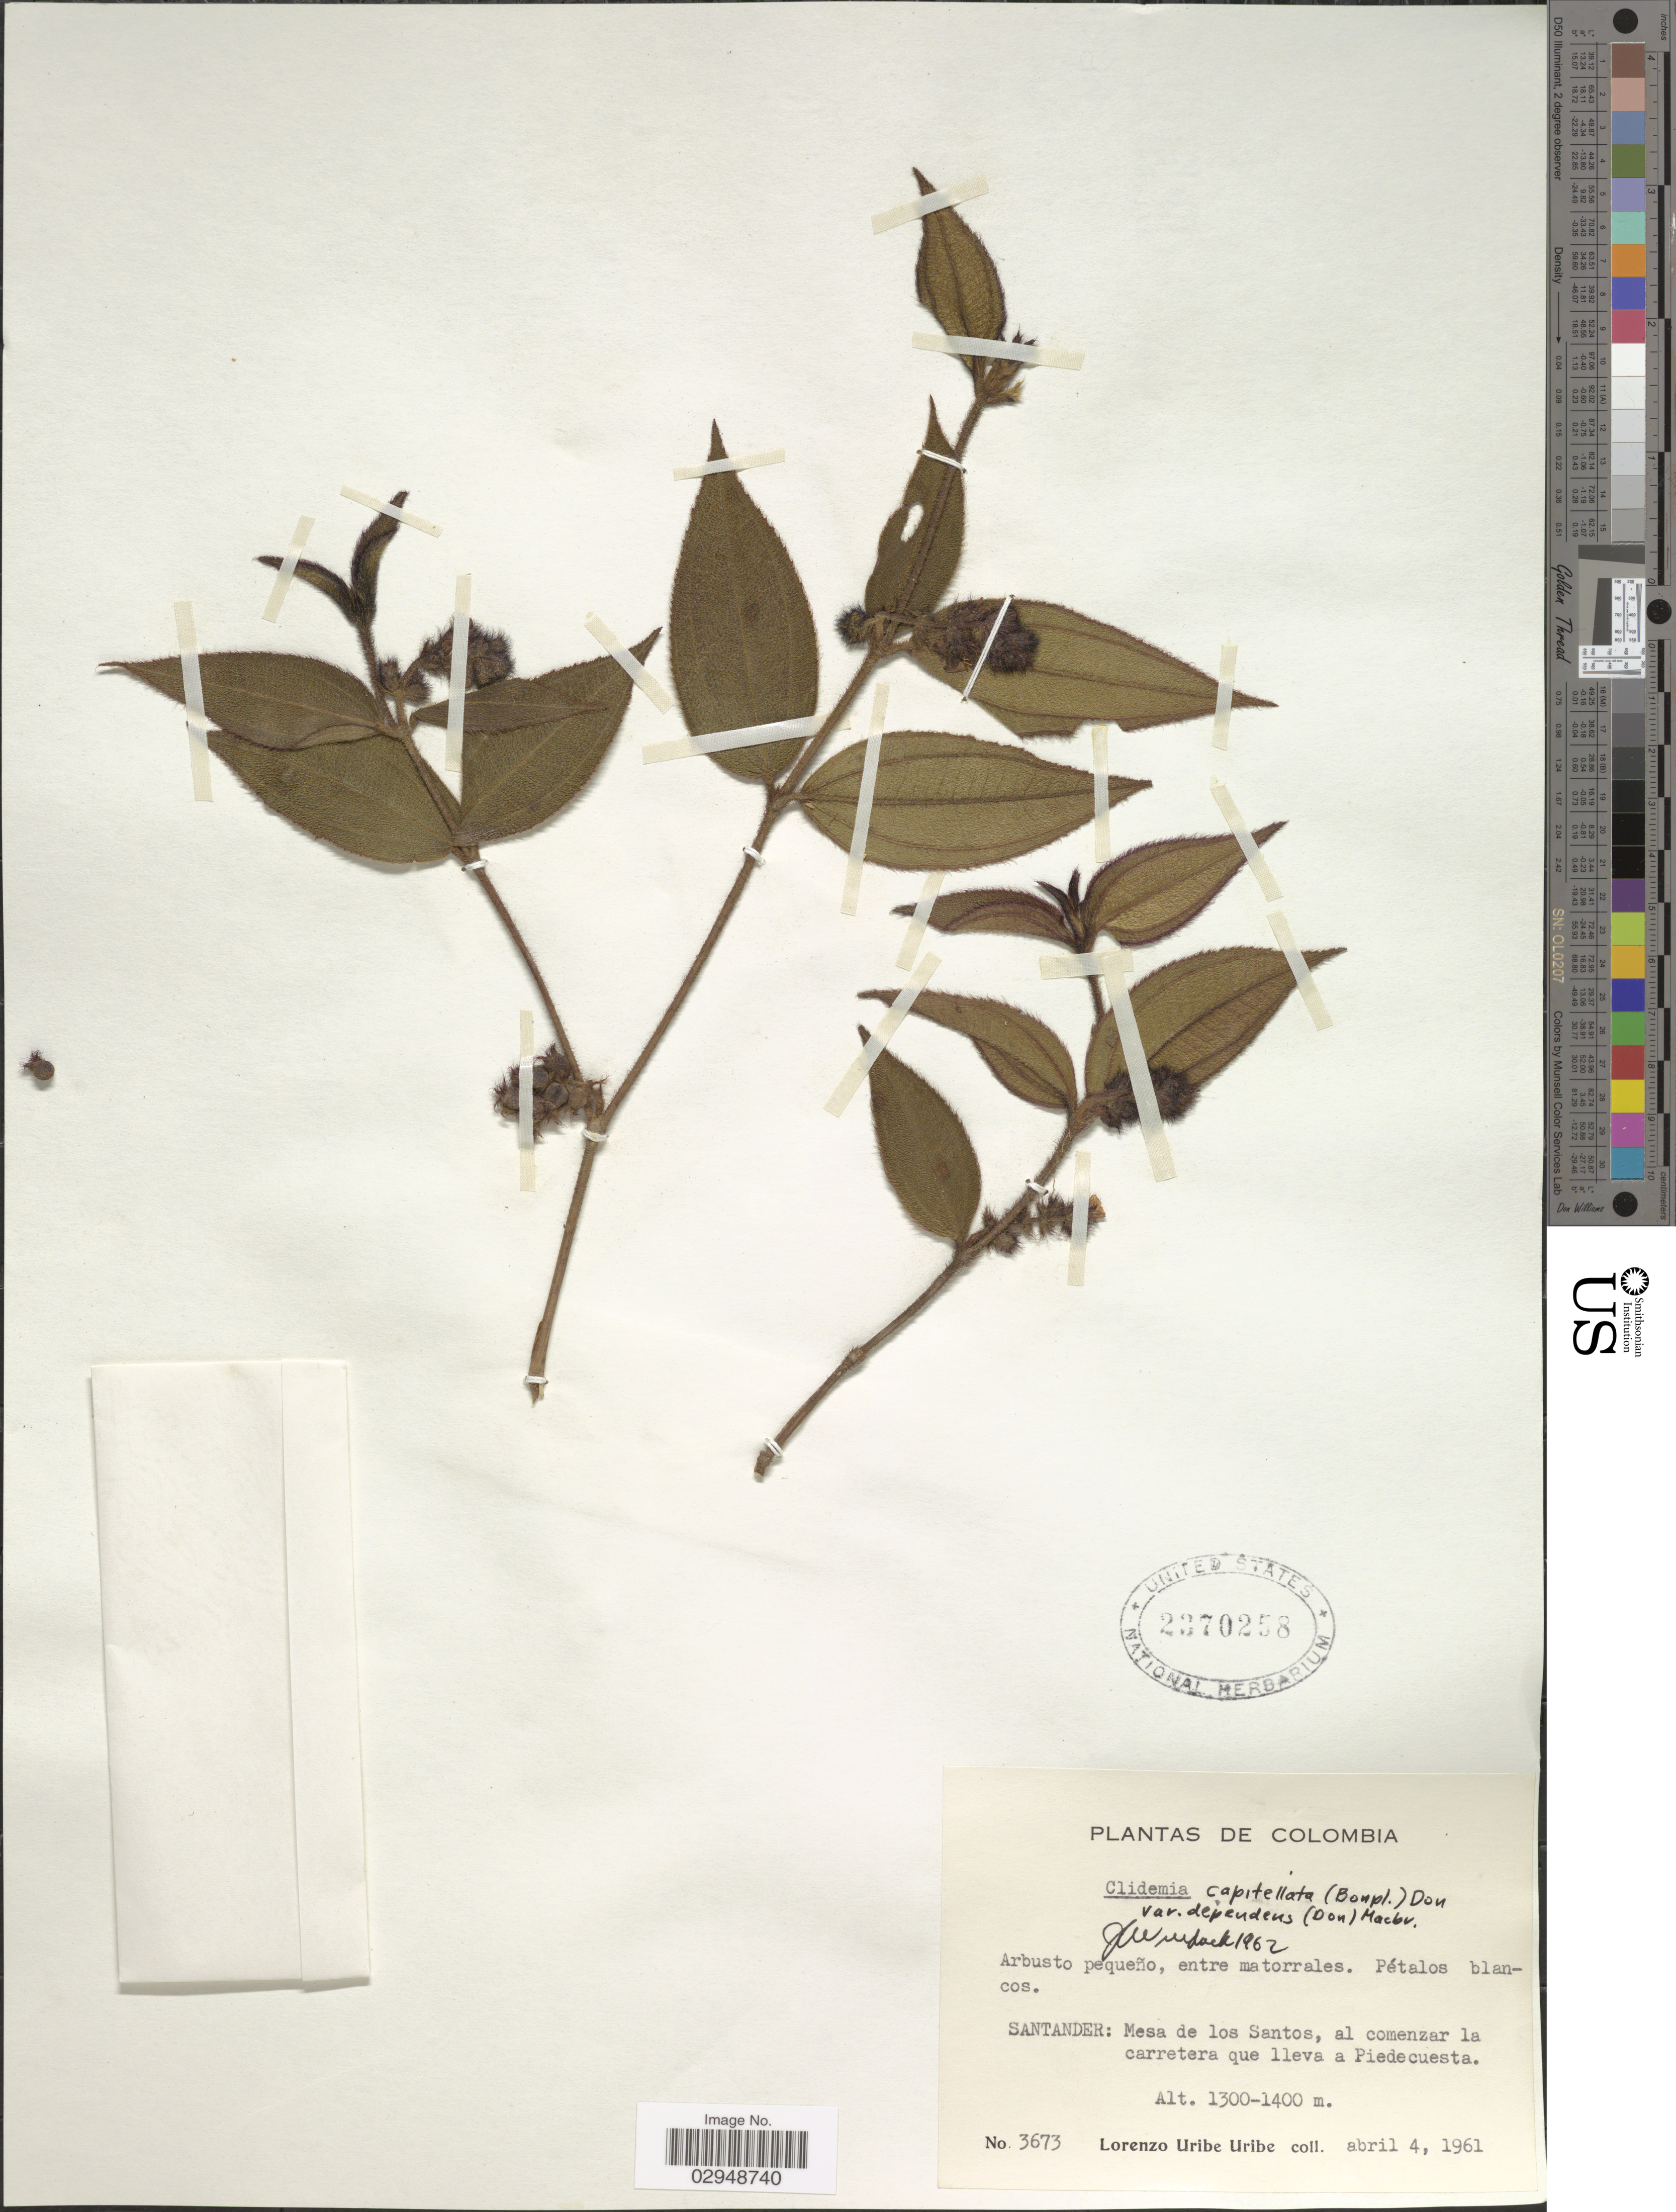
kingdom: Plantae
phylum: Tracheophyta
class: Magnoliopsida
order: Myrtales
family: Melastomataceae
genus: Clidemia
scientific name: Clidemia capitellata var. dependens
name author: (Pav. & D. Don) J.F. Macbr.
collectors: L. Uribe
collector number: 3673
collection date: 1961-04-04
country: Colombia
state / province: Santander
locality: Santander: Mesa de los Santos, al comenzar la carretera que lleva a Piedecuesta.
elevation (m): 1300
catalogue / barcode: US 2370258